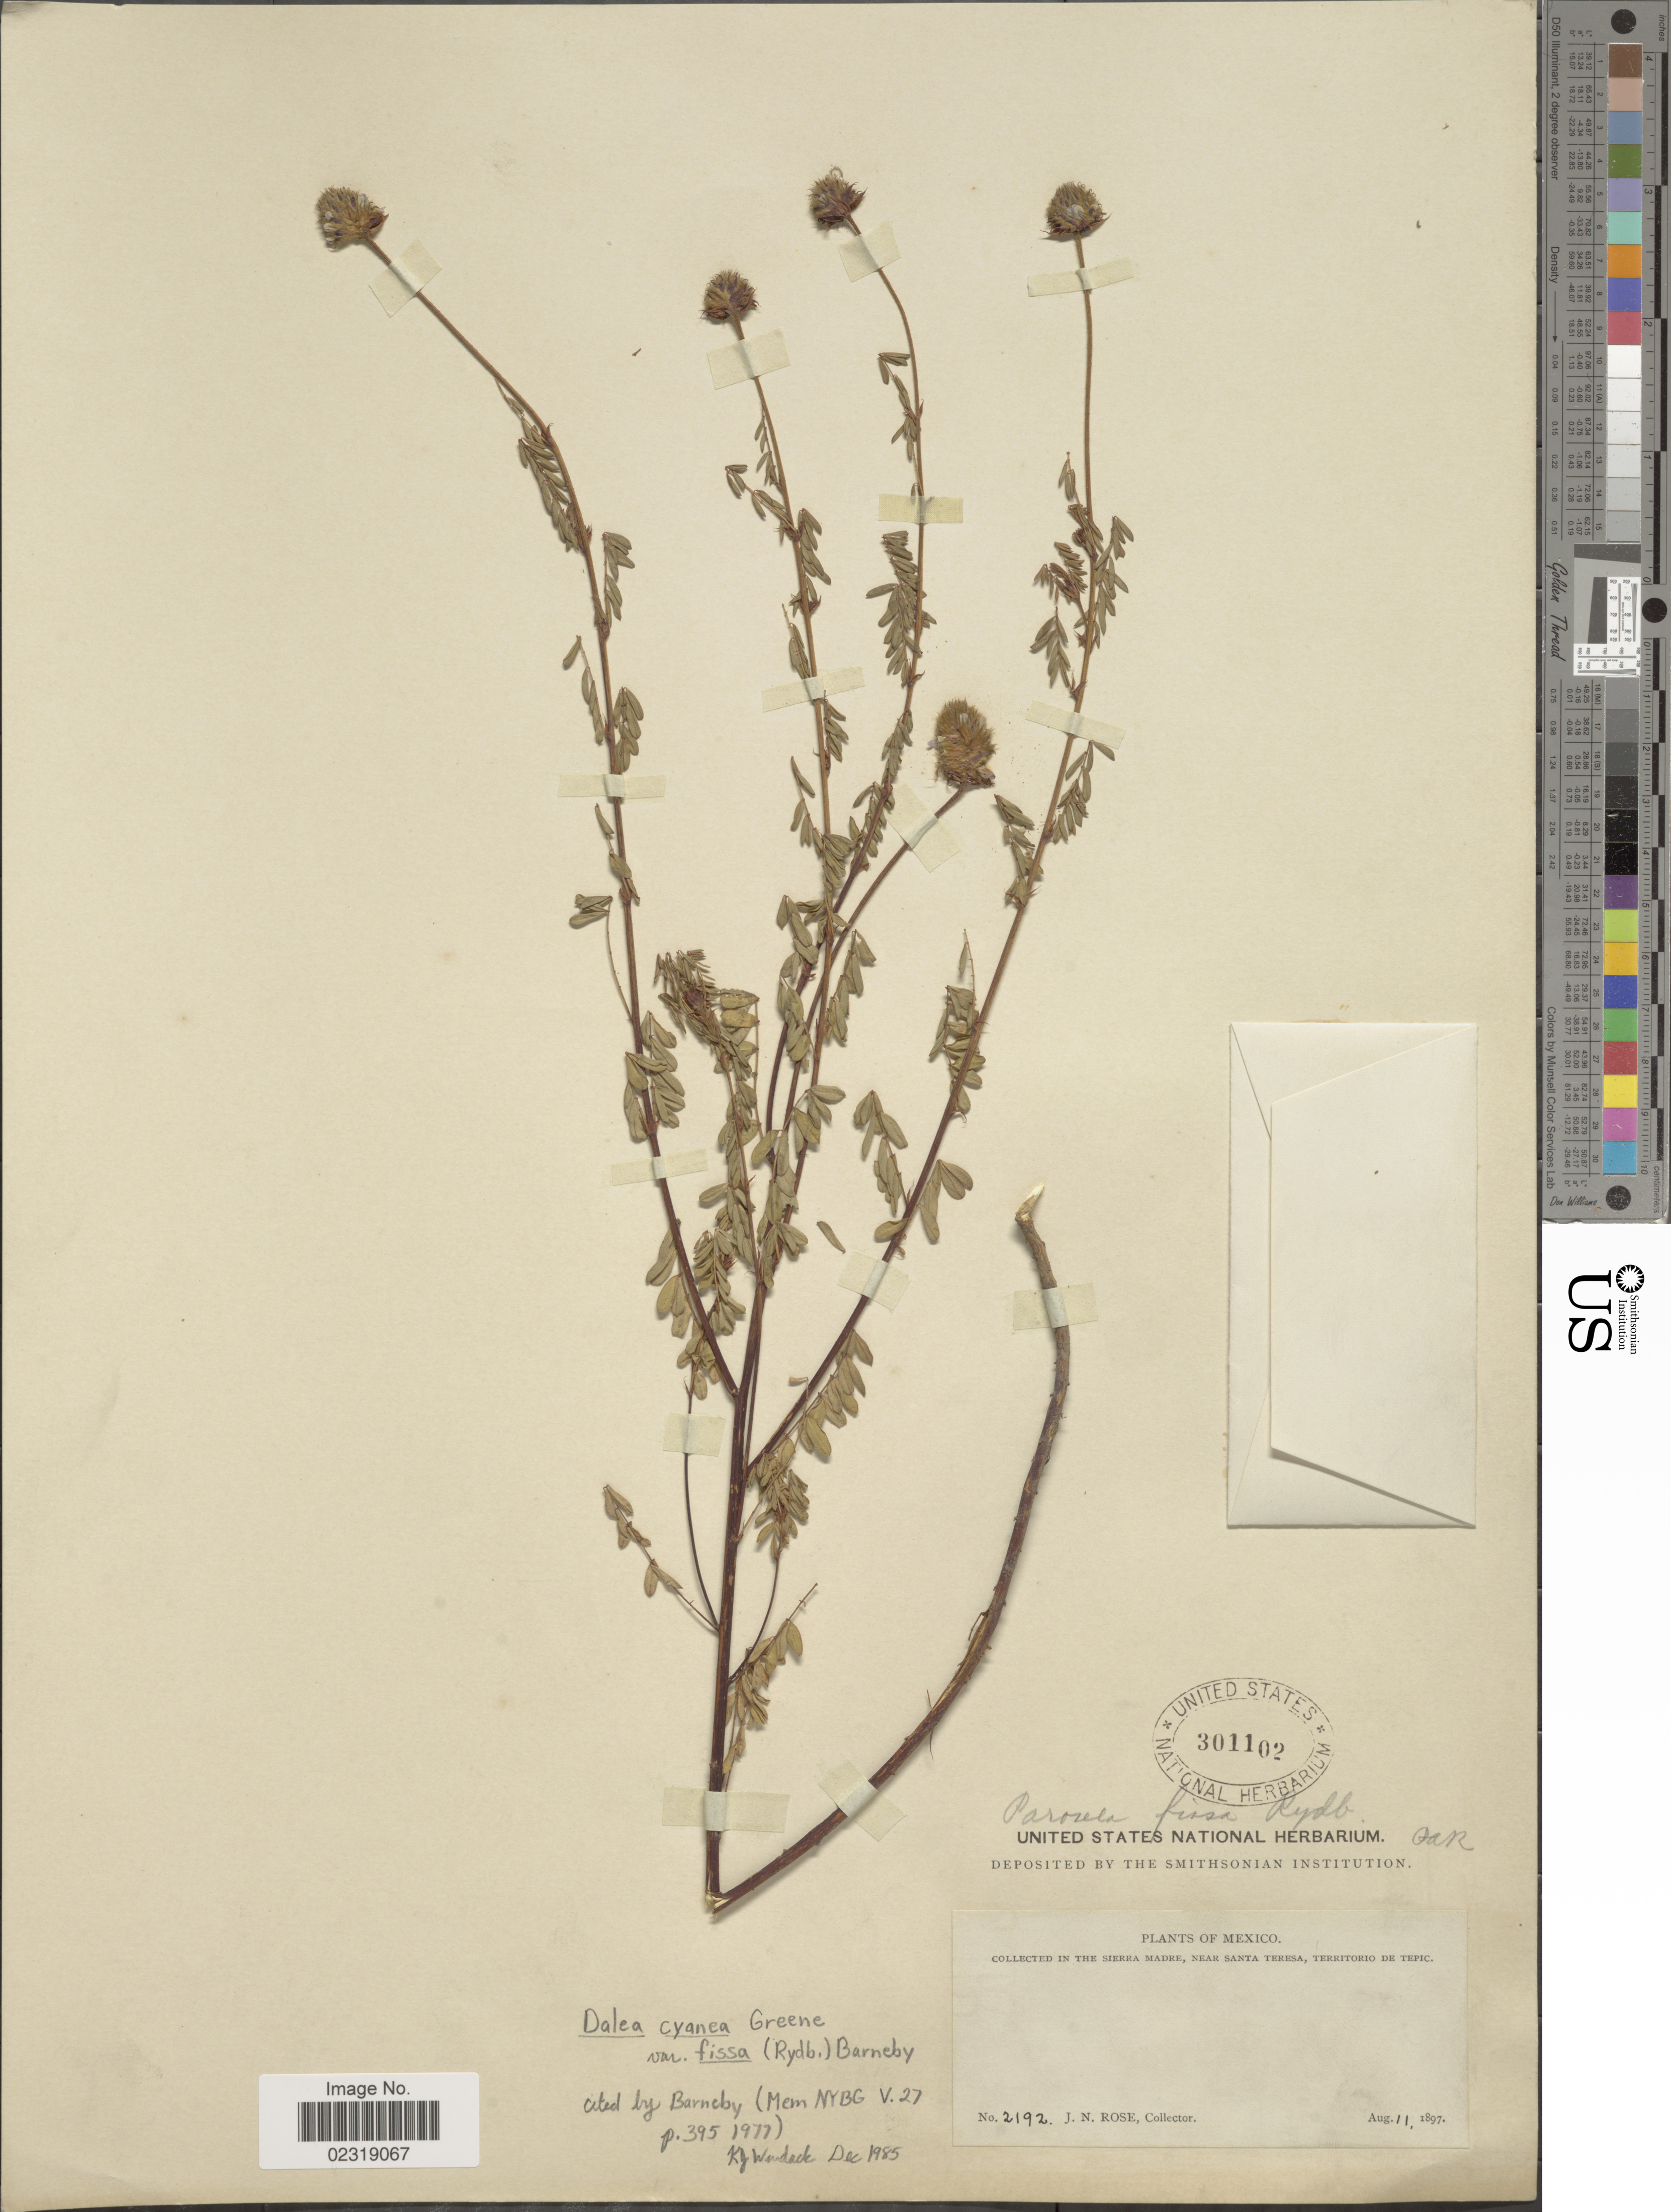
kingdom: Plantae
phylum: Tracheophyta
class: Magnoliopsida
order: Fabales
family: Fabaceae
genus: Dalea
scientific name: Dalea cyanea var. fissa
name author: (Rydb.) Barneby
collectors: J. N. Rose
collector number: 2192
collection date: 1897-08-11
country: Mexico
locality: Mexico, The Sierra Madre, Near Santa Teresa, Territorio de Tepic.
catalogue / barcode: US 301102